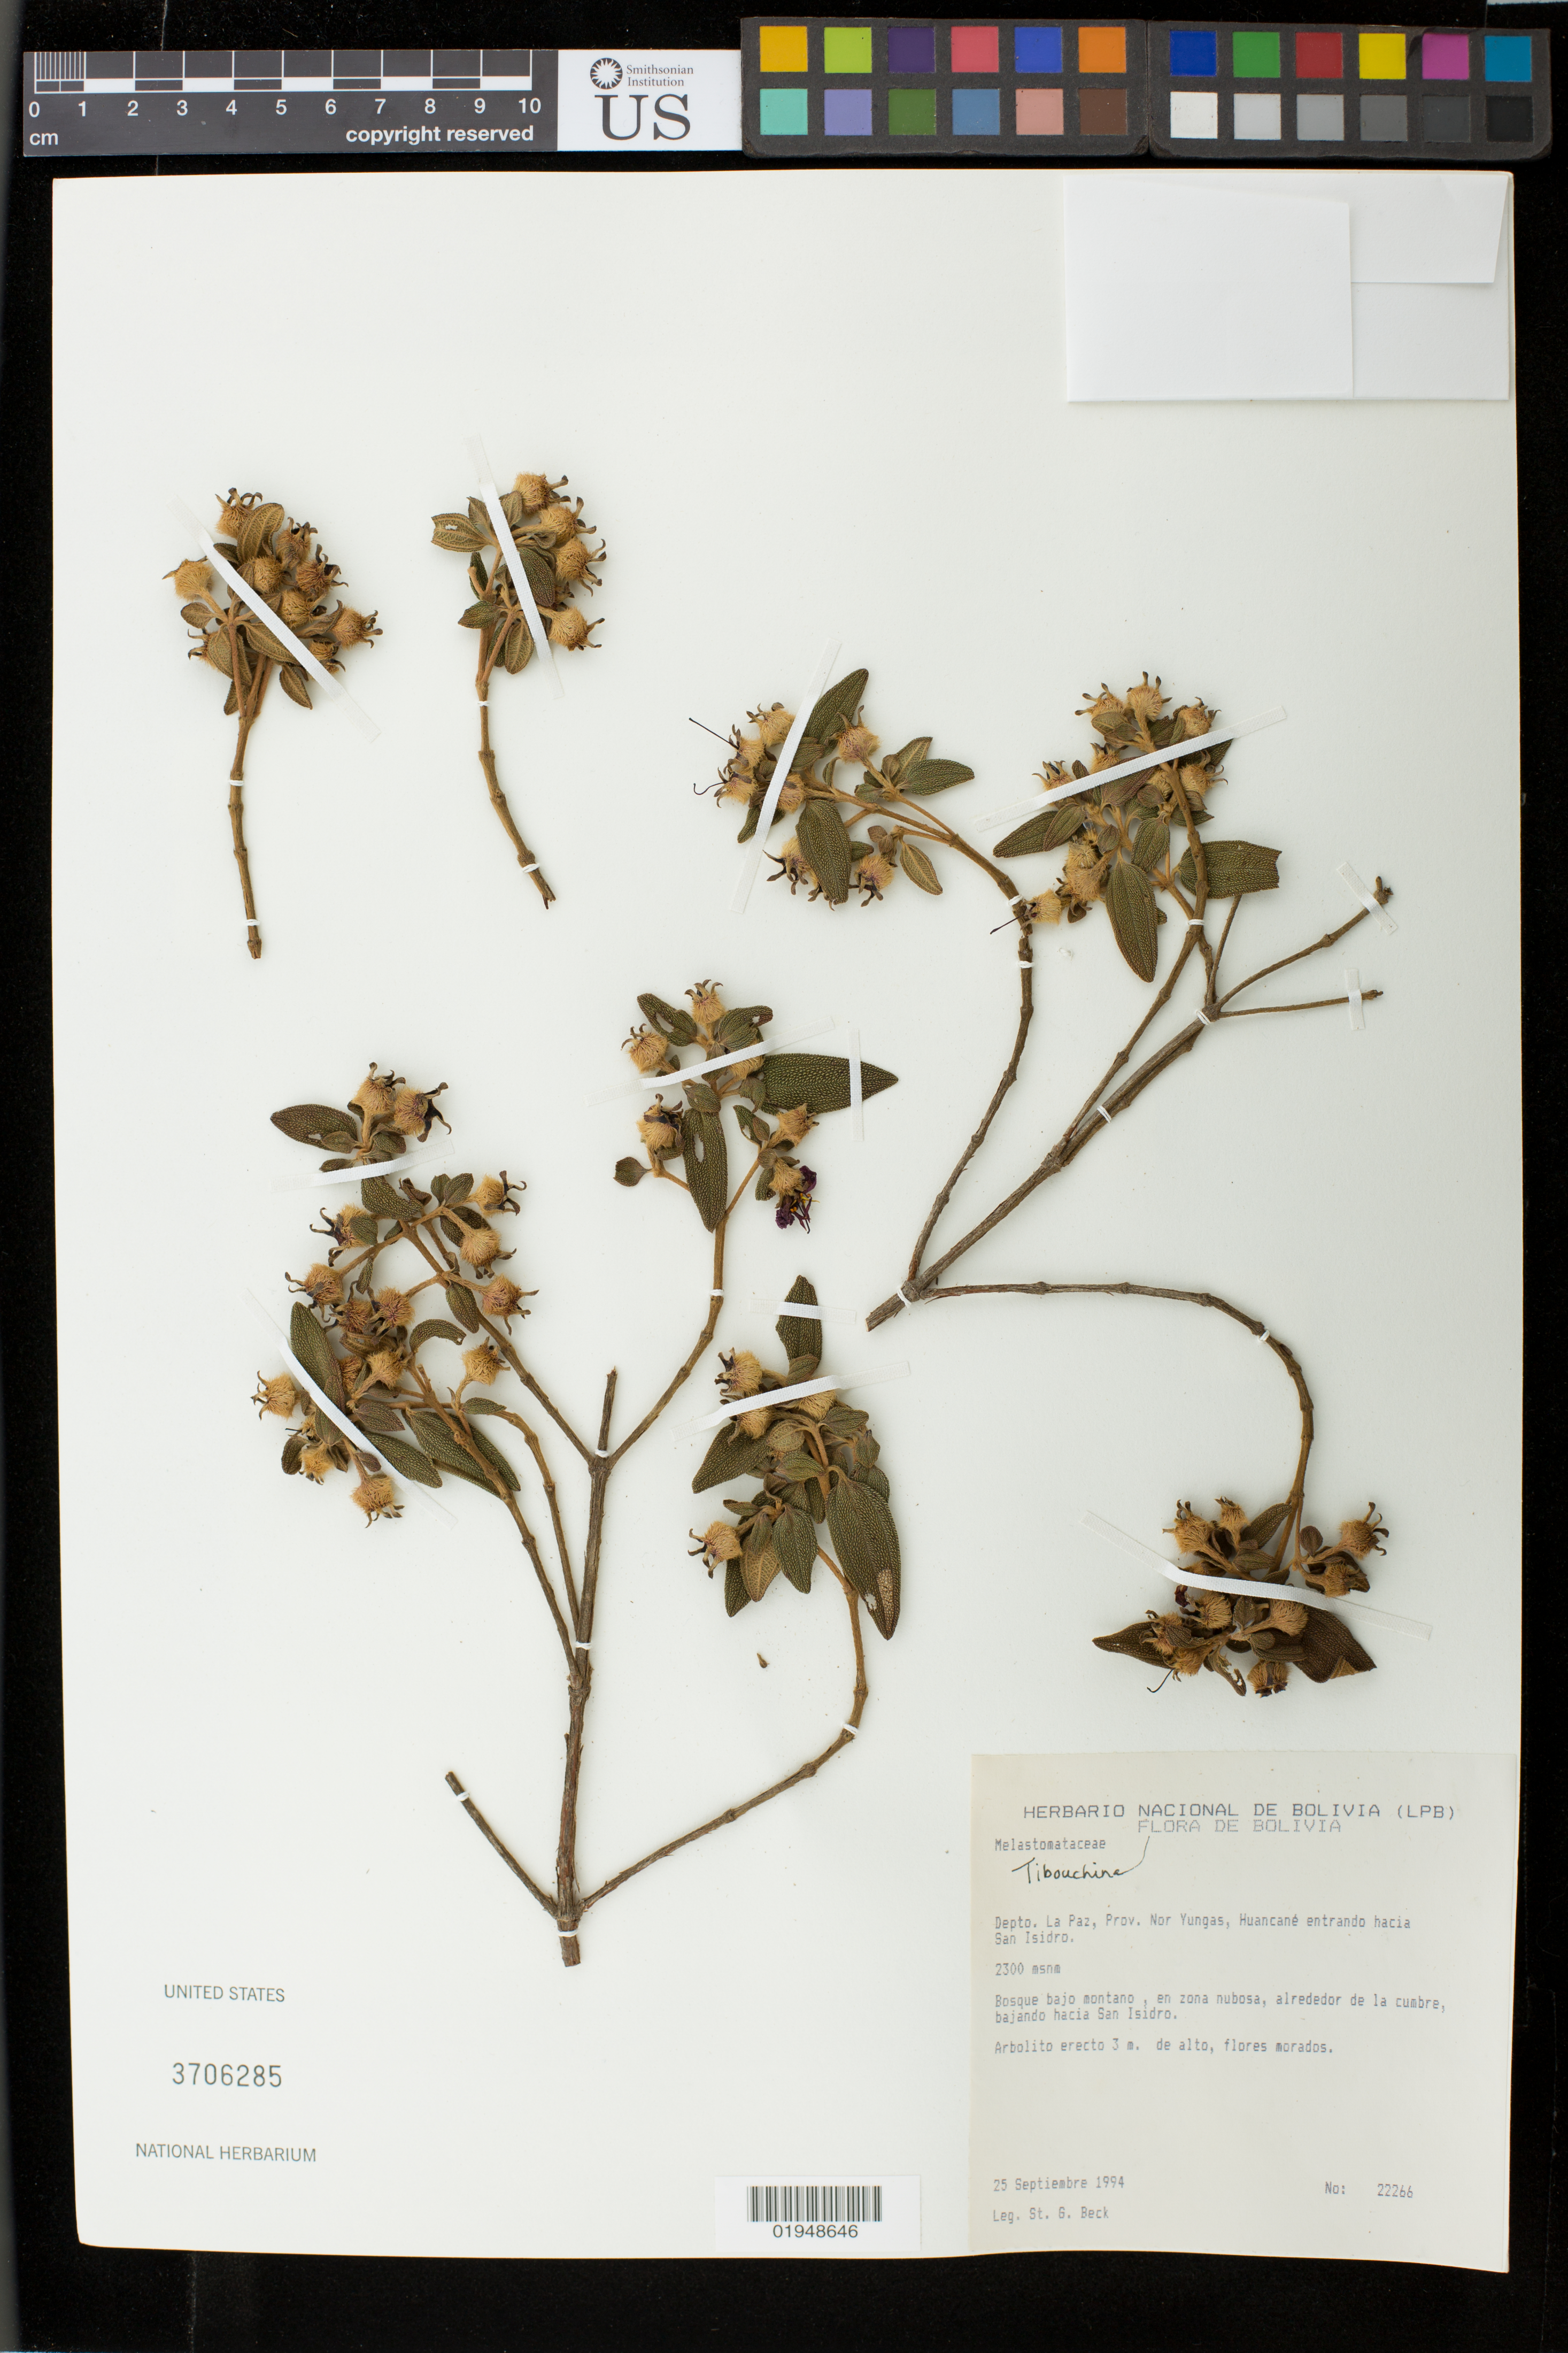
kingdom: Plantae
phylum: Tracheophyta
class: Magnoliopsida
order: Myrtales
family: Melastomataceae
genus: Tibouchina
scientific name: Tibouchina calycina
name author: Cogn.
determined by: Michelangeli, F. A.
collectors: S. G. Beck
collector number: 22266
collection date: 1994-09-25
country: Bolivia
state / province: La Paz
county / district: Nor Yungas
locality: Depto. La Paz, Nor Yungas, Huancané entrando hacia San Isidro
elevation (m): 2300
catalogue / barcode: US 3706285